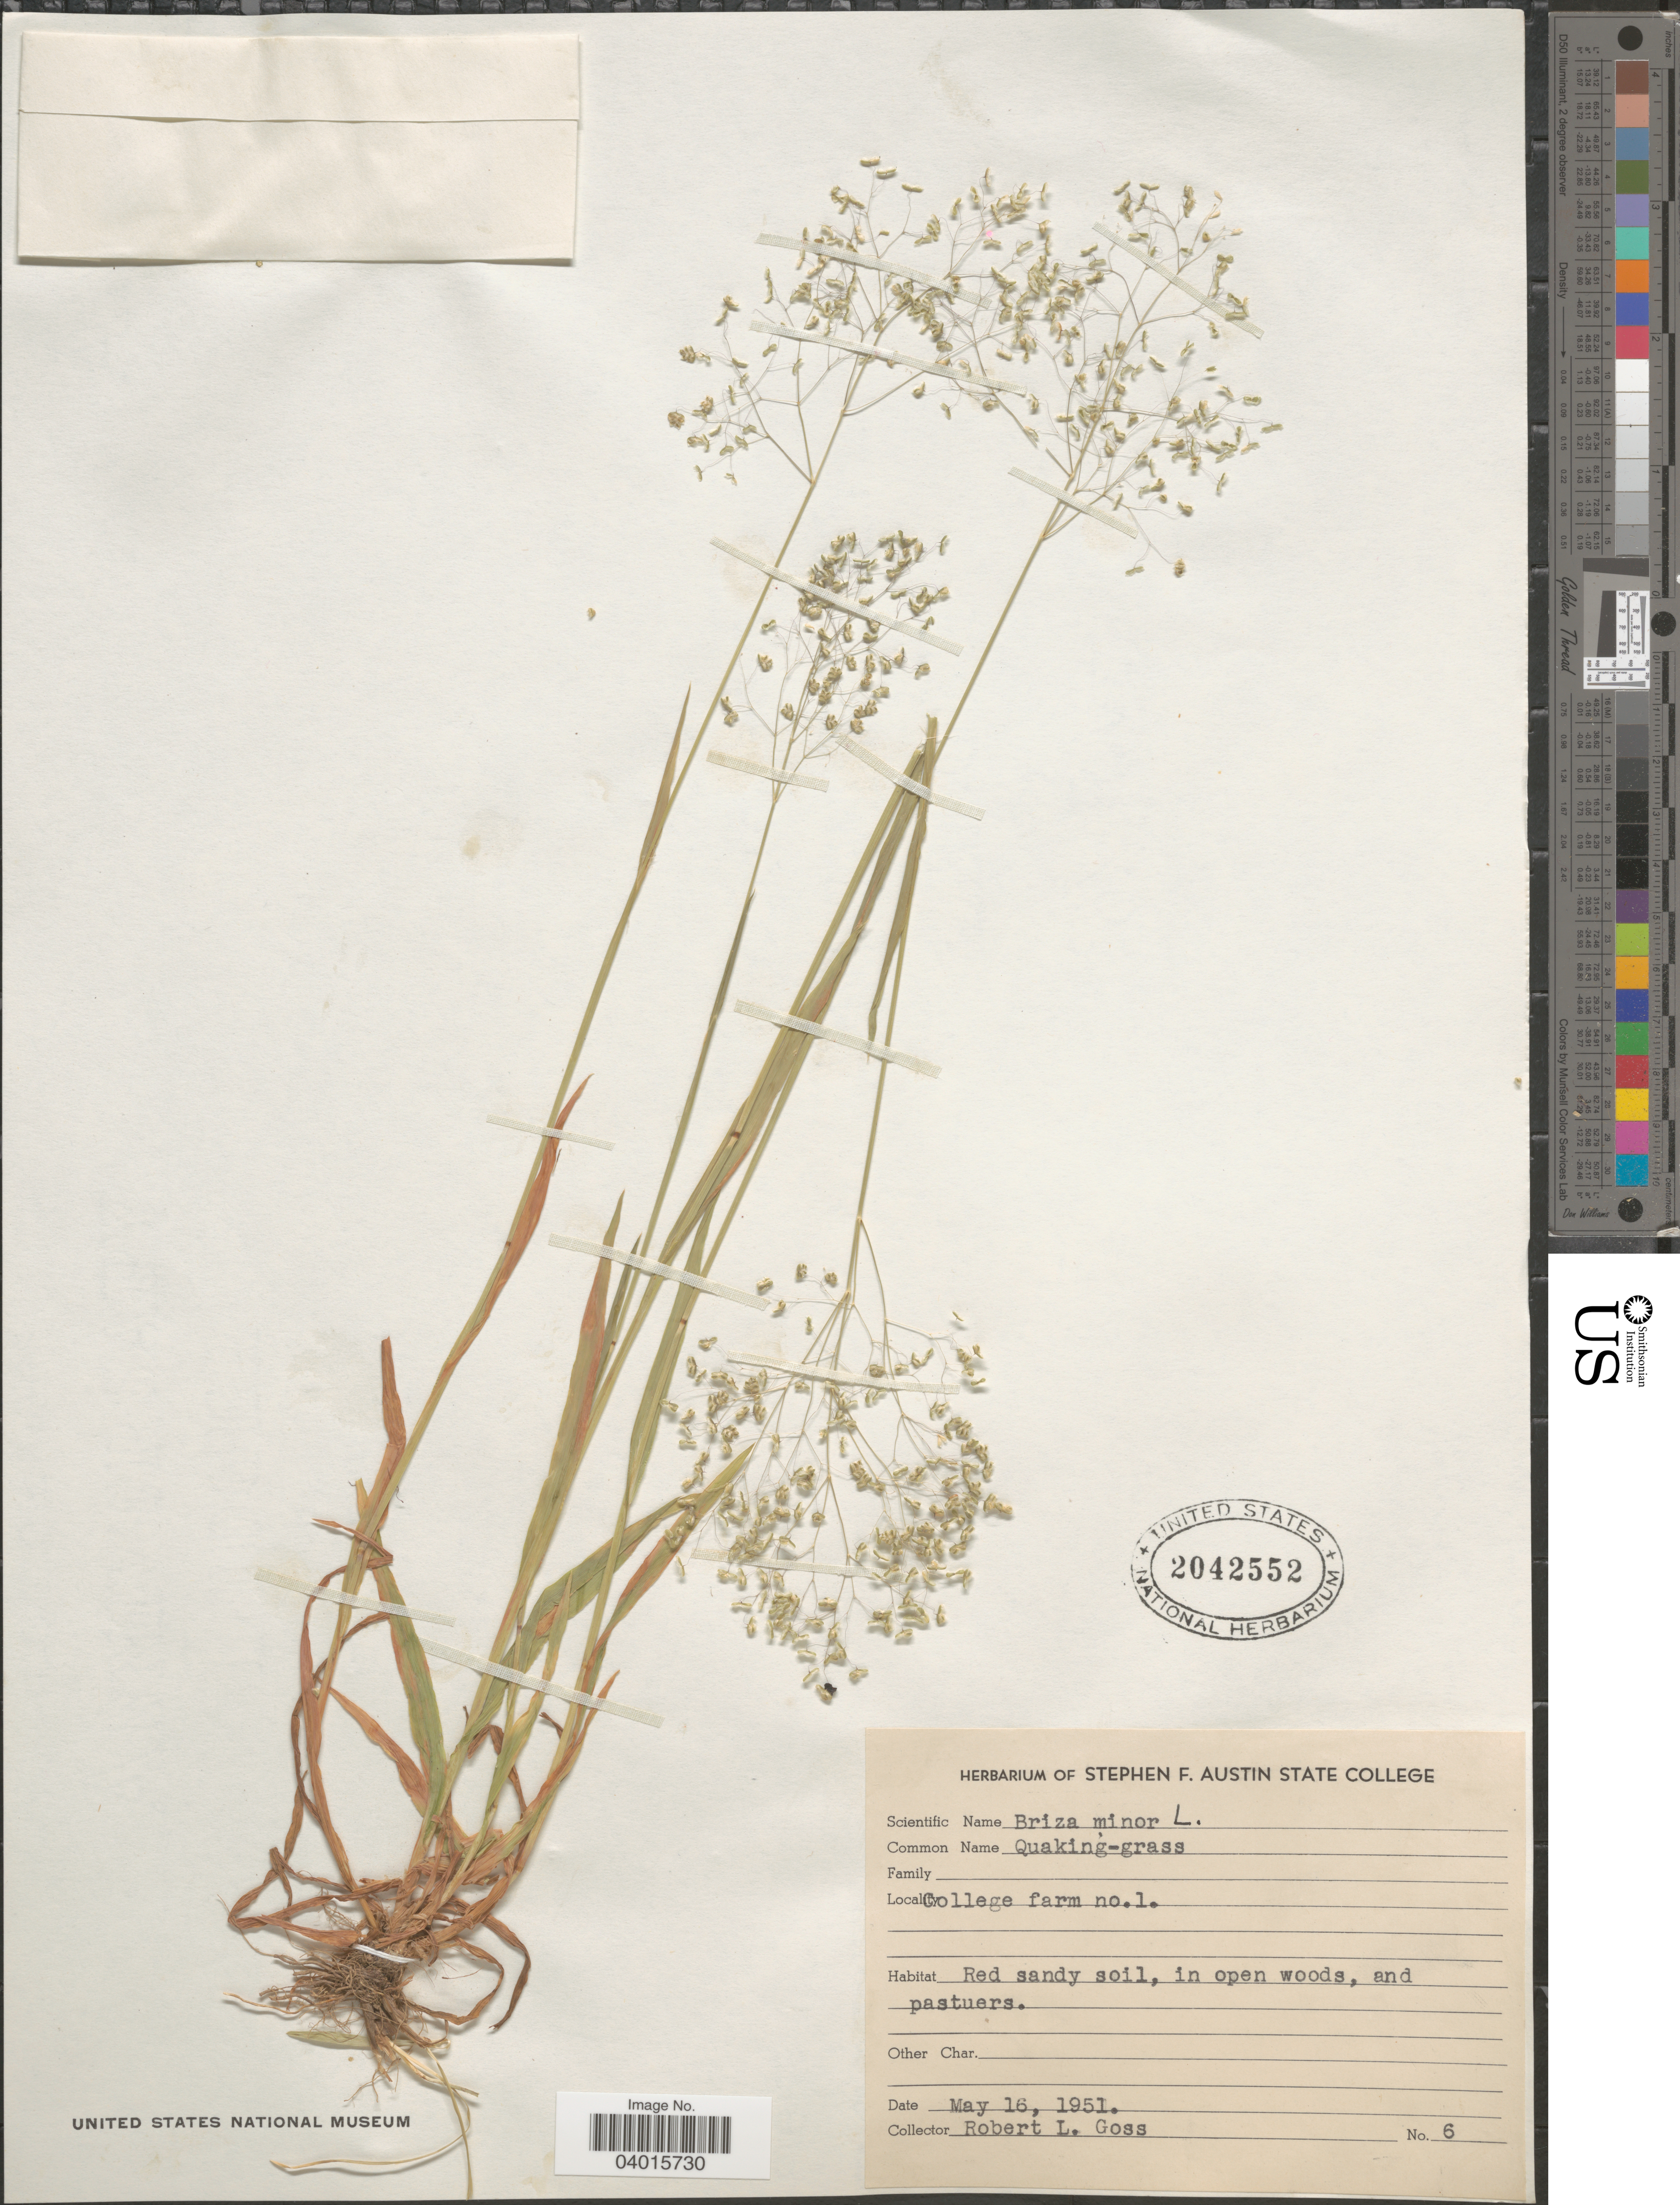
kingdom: Plantae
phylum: Tracheophyta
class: Liliopsida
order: Poales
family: Poaceae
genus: Briza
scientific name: Briza minor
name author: L.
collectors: R. Goss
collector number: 6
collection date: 1951-05-16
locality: College farm no. 1.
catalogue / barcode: US 2042552